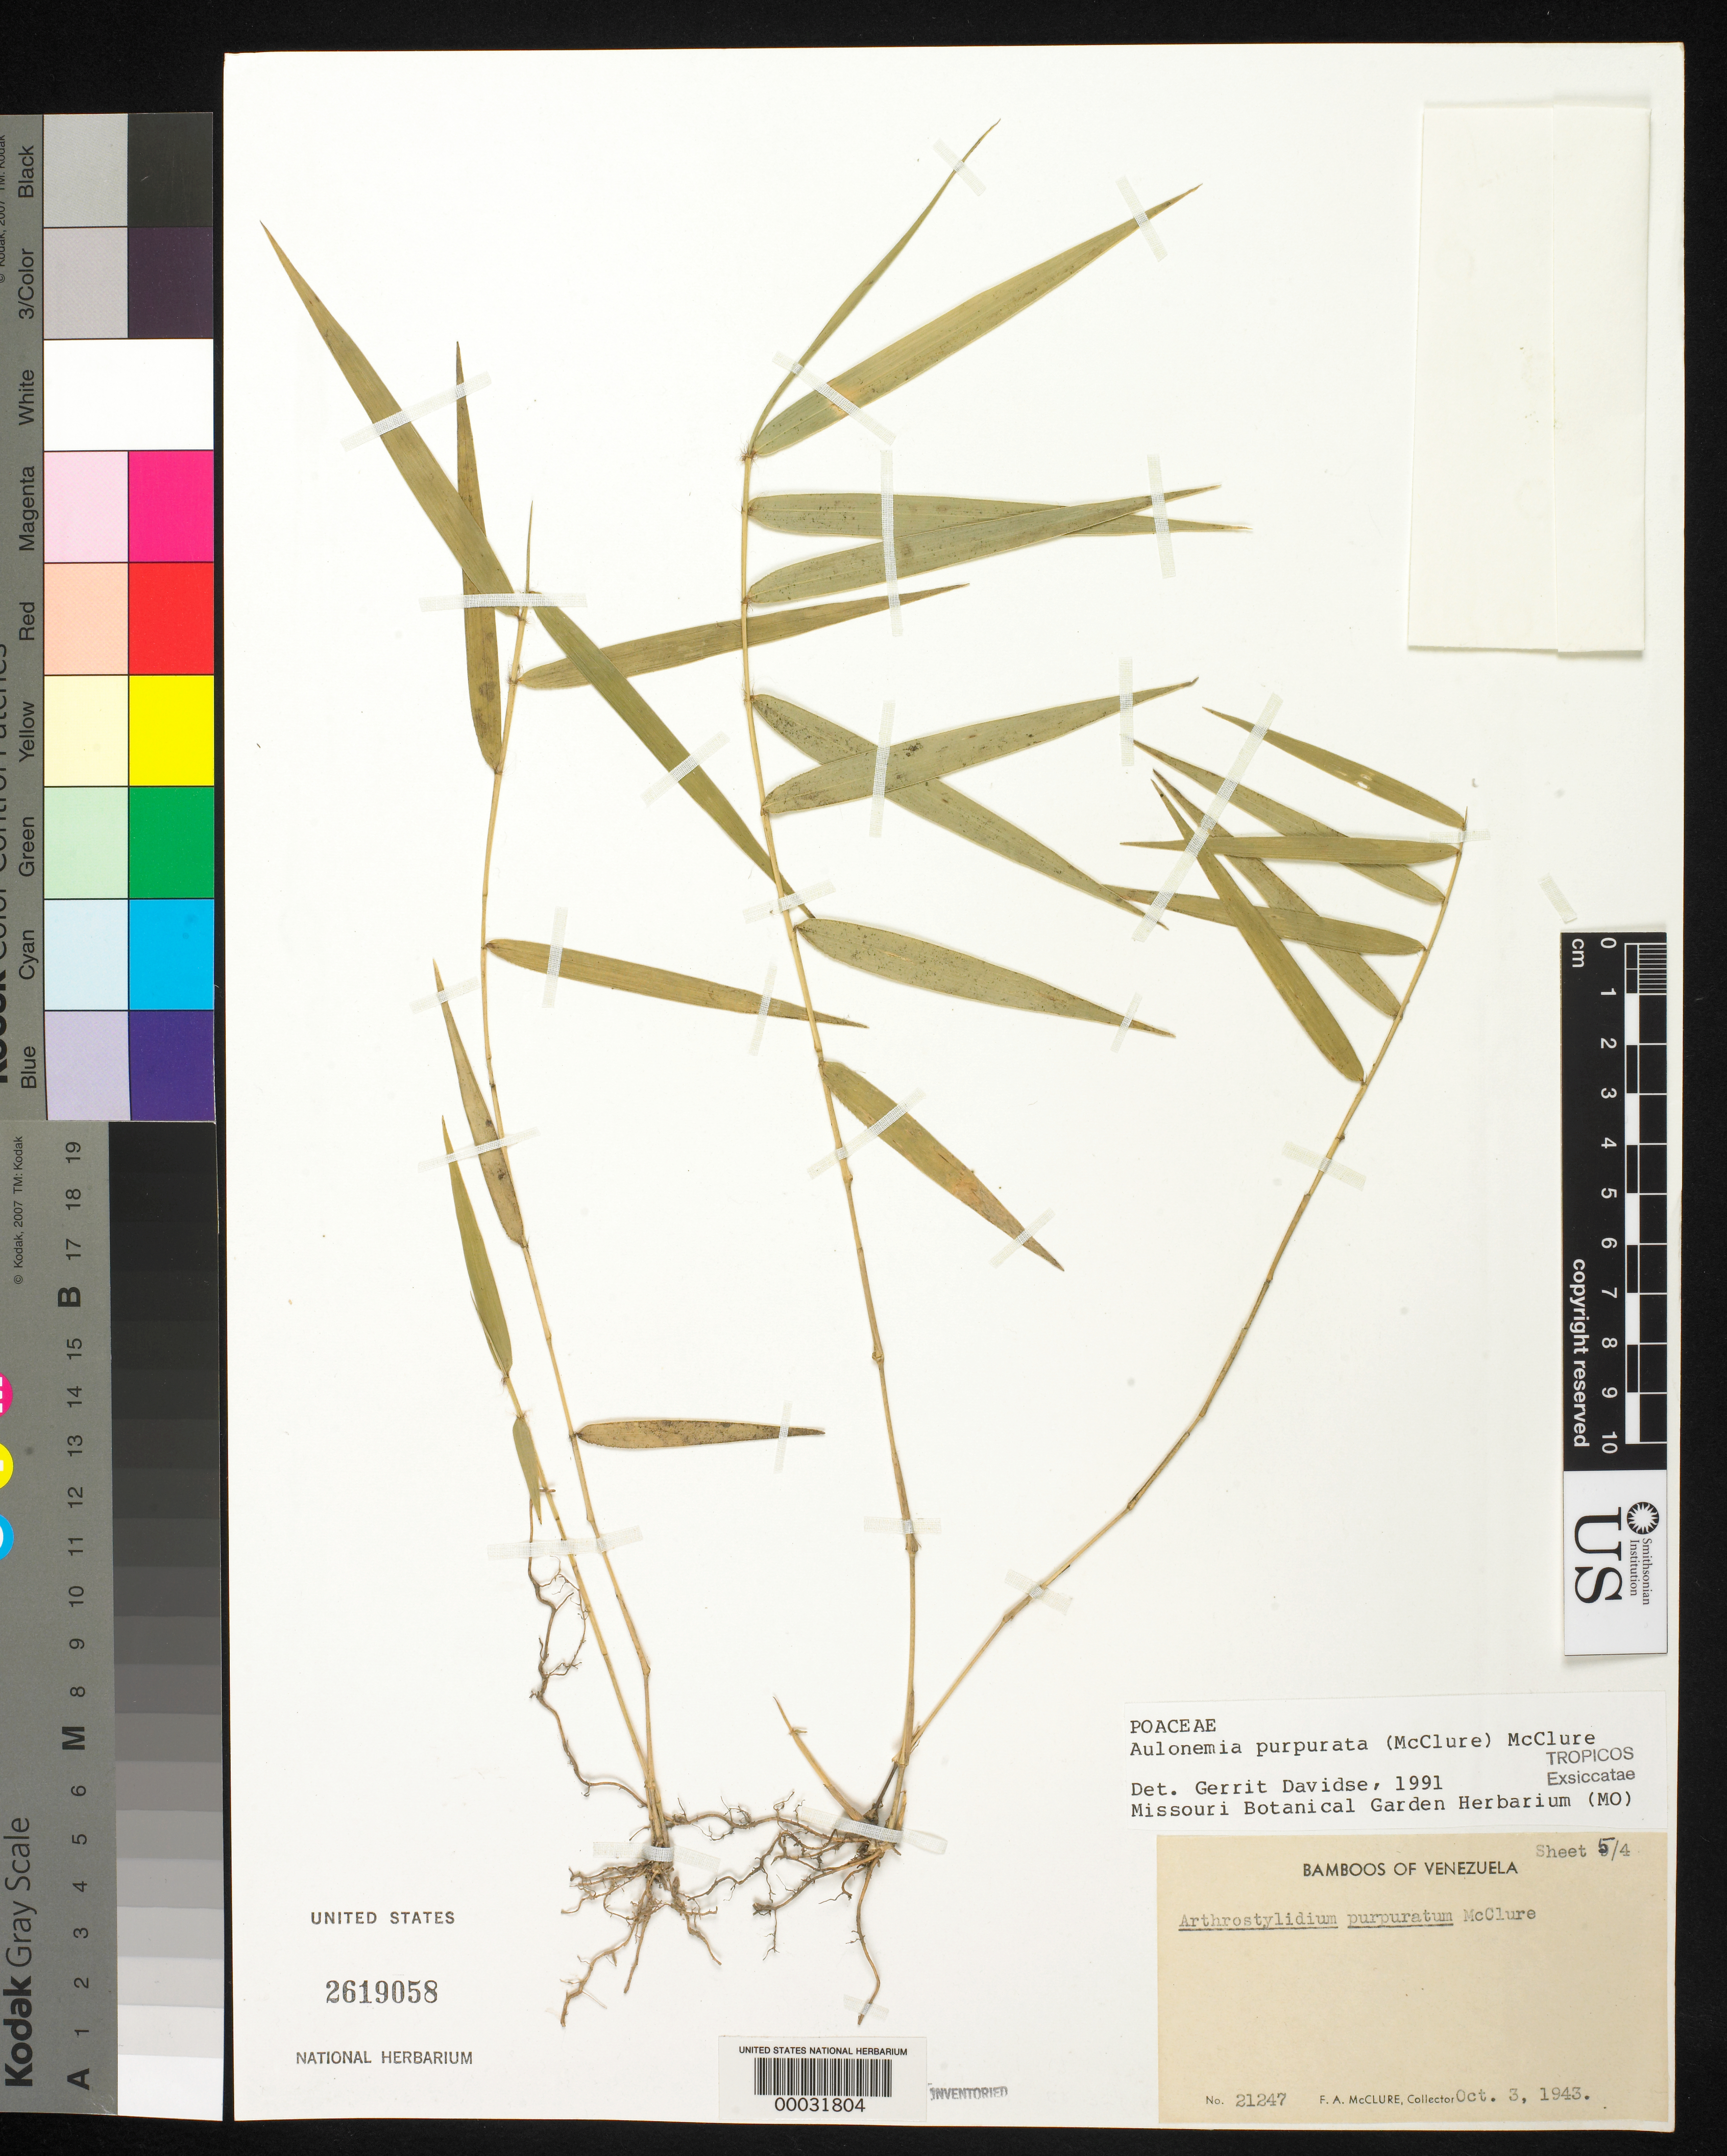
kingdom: Plantae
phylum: Tracheophyta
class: Liliopsida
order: Poales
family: Poaceae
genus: Aulonemia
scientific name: Aulonemia purpurata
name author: (McClure) McClure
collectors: F. A. McClure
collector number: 21247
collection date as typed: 02 Oct 1943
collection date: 1943-10-02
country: Venezuela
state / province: Miranda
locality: El avila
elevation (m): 1800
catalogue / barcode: US 2619058